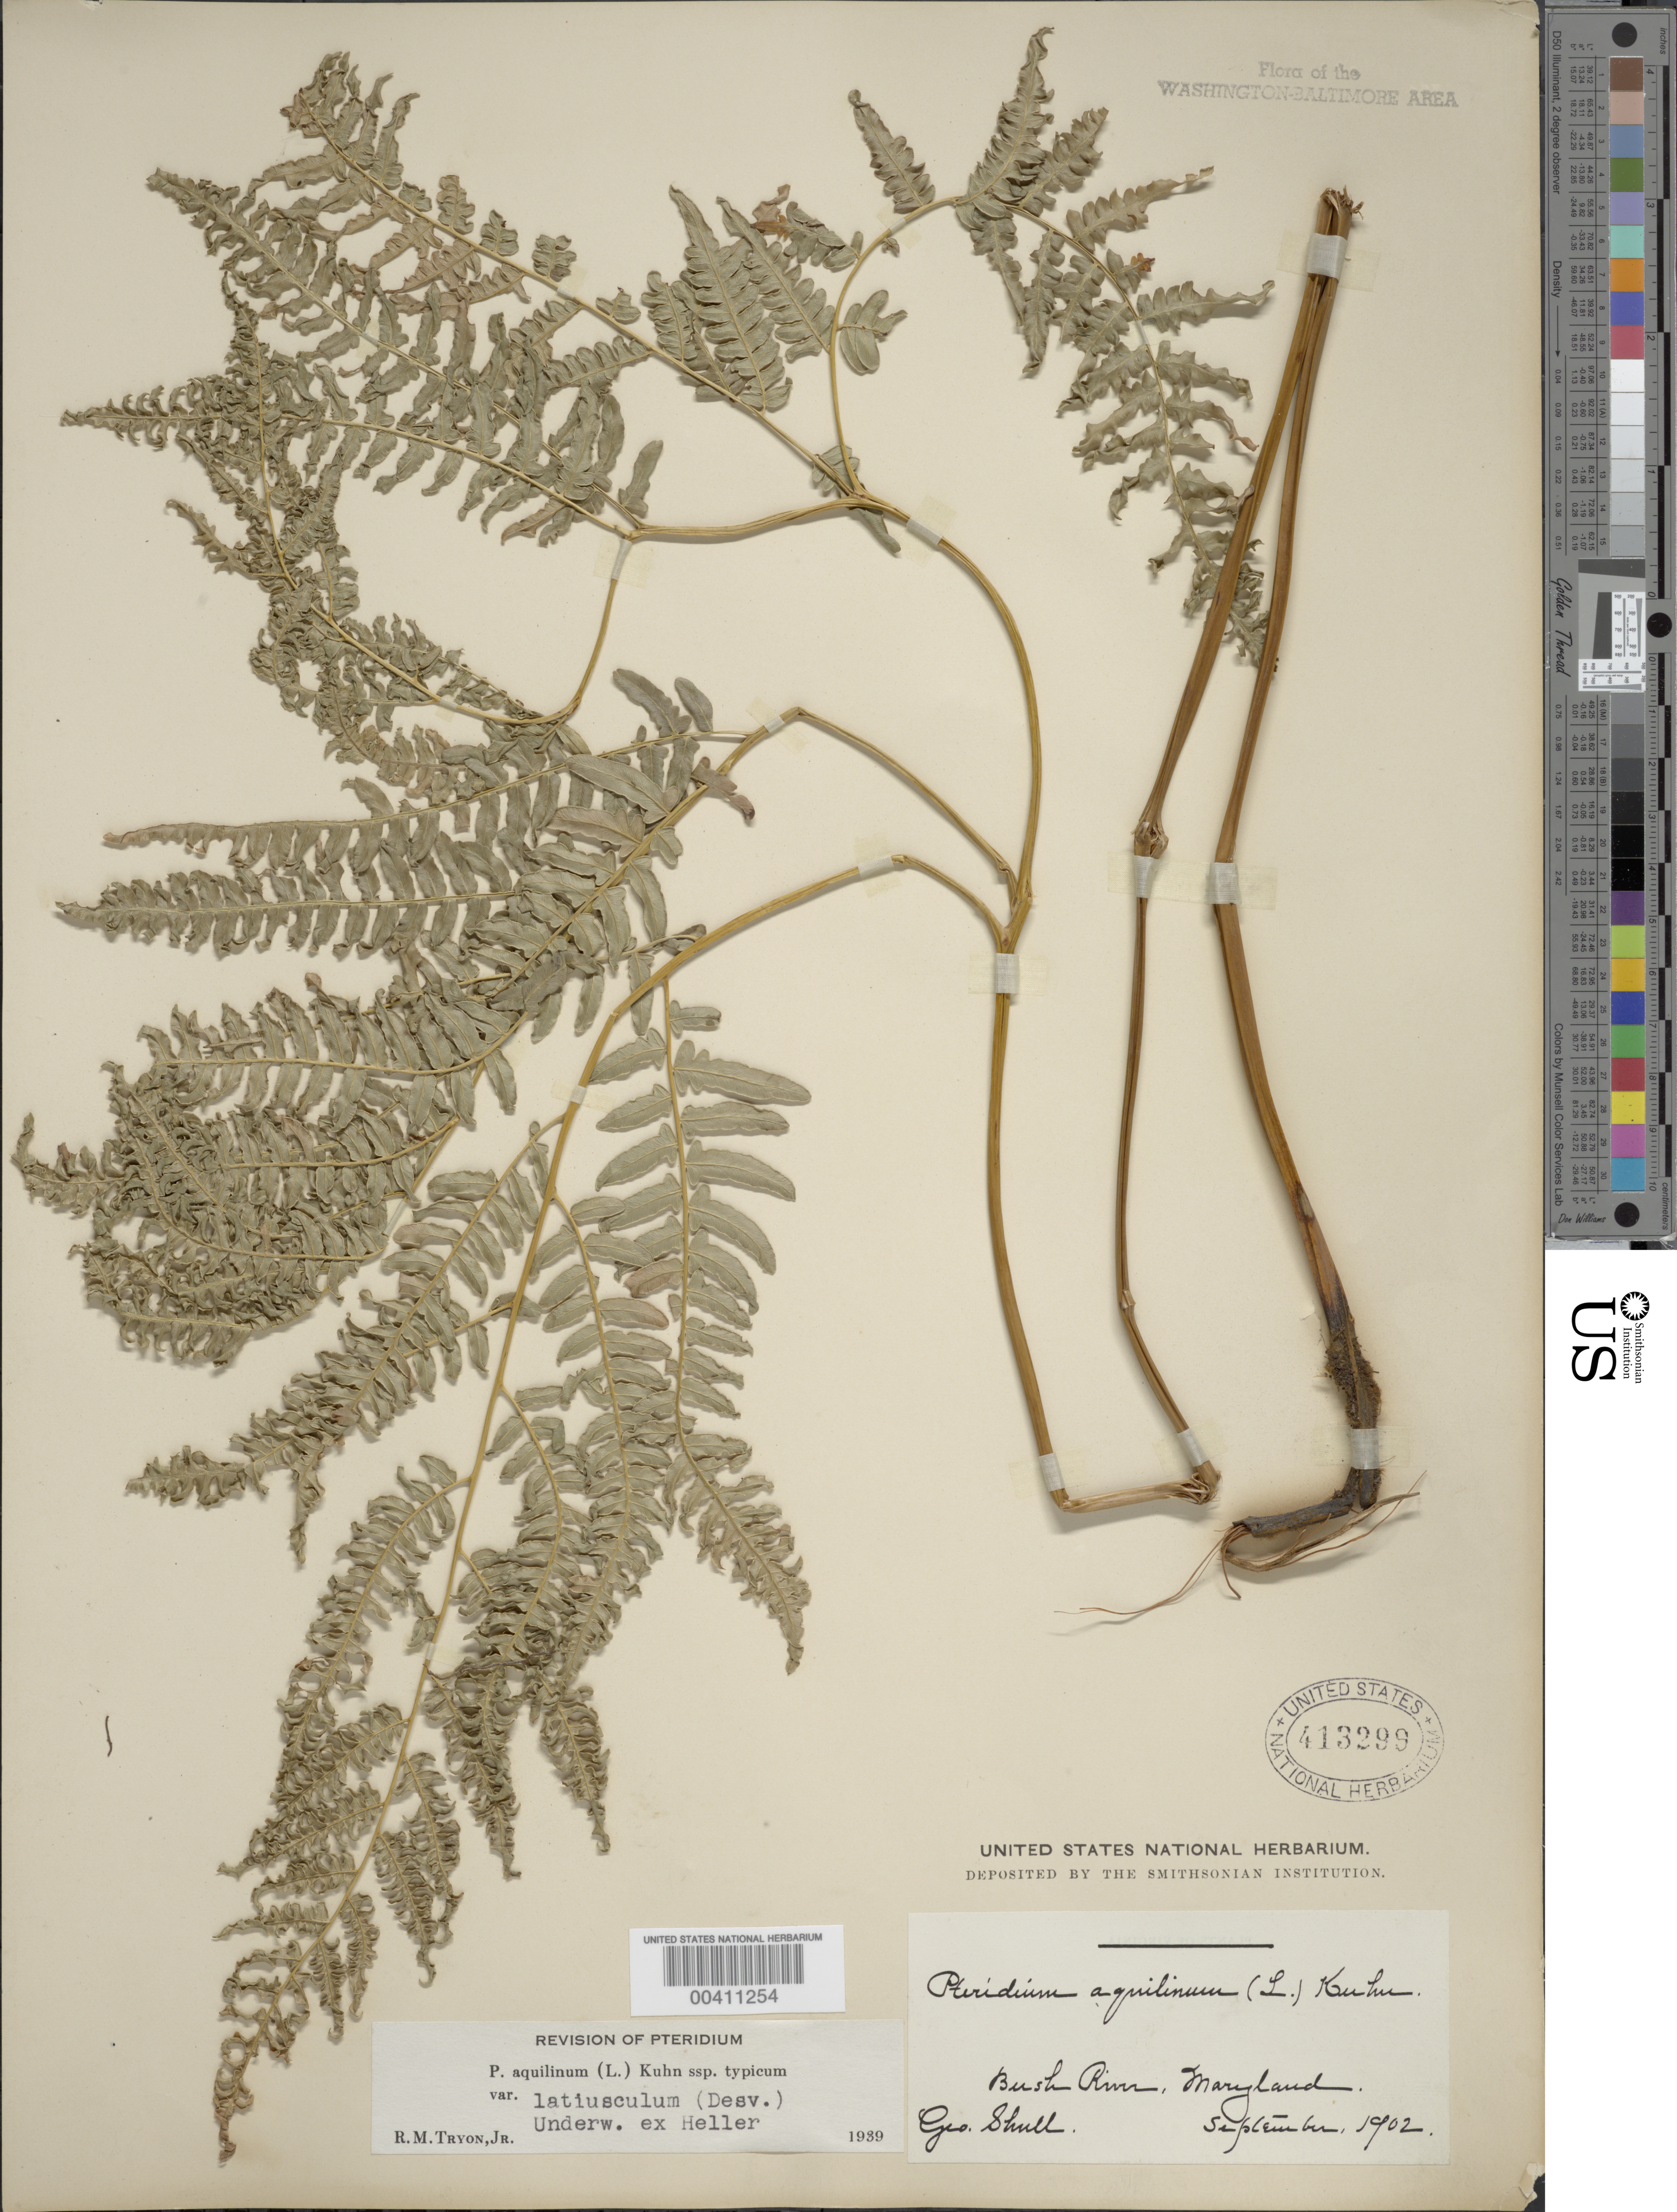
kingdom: Plantae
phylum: Tracheophyta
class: Polypodiopsida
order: Polypodiales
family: Dennstaedtiaceae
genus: Pteridium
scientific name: Pteridium aquilinum var. latiusculum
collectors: G. H. Shull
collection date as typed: Sep 1902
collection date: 1902-09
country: United States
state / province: Maryland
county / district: Harford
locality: Bush River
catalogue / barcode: US 413299